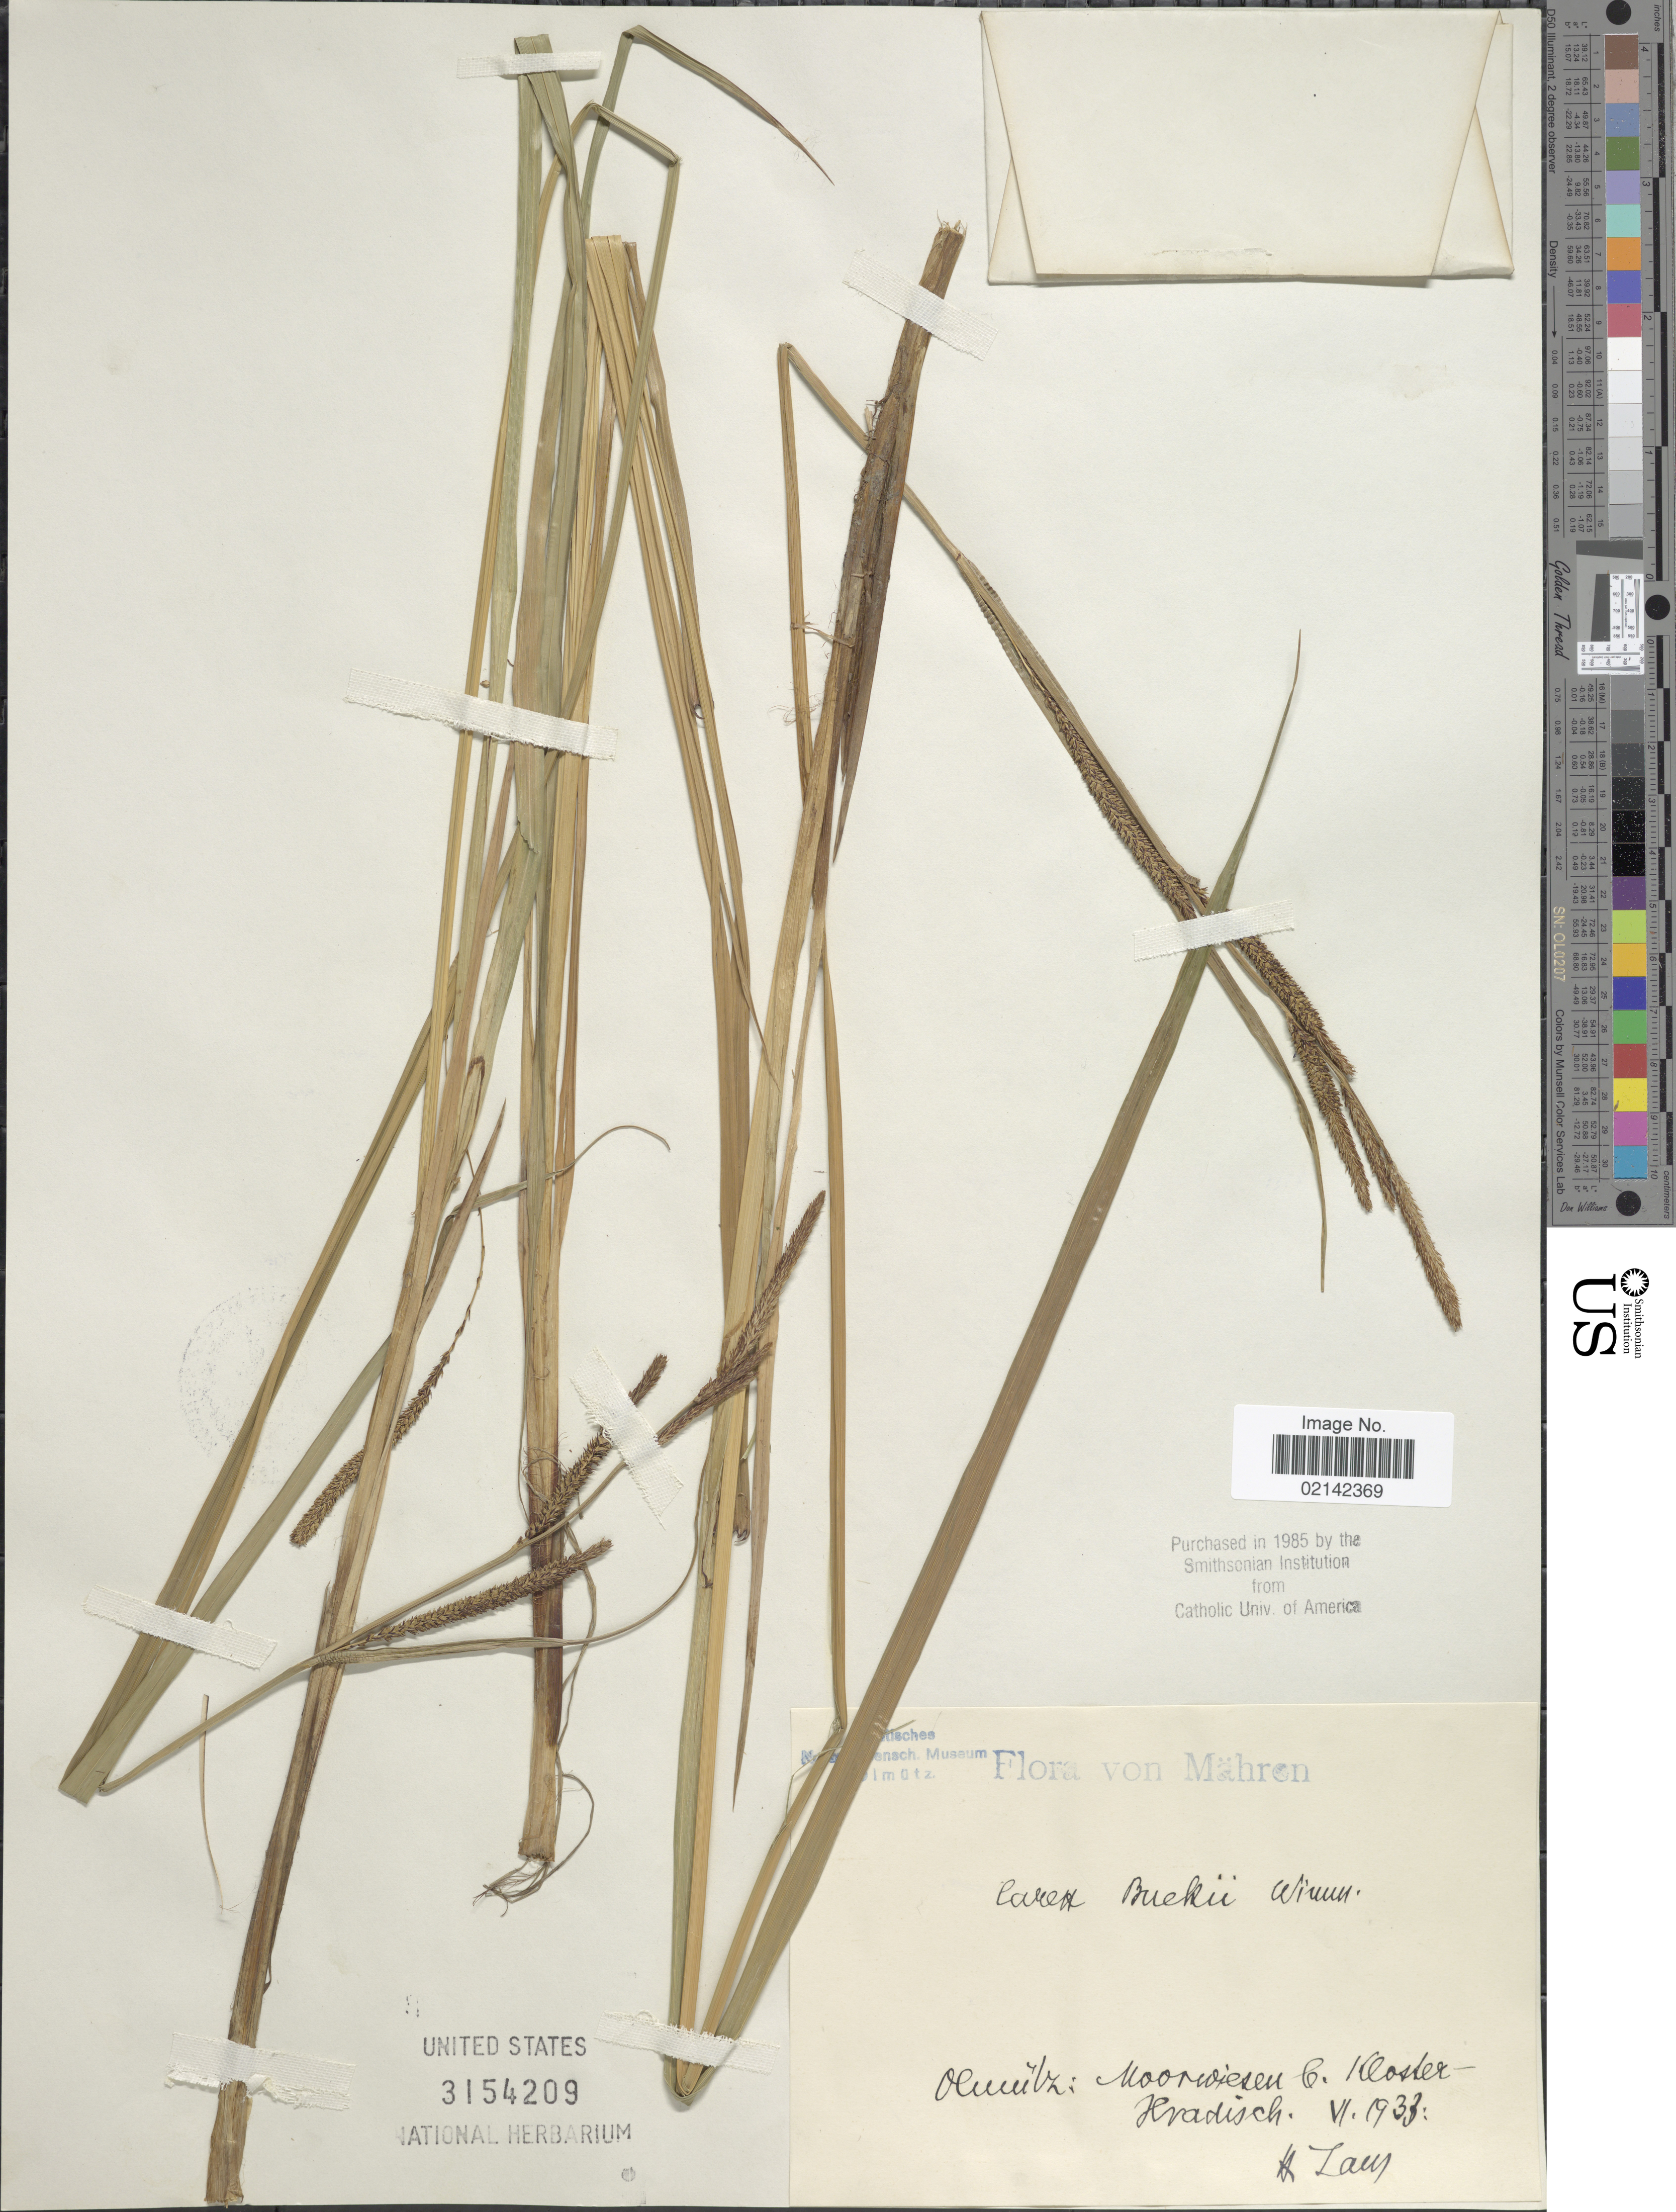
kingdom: Plantae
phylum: Tracheophyta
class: Liliopsida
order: Poales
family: Cyperaceae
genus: Carex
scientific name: Carex buekii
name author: Wimm.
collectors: H. Laus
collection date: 1933-06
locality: Mähren. Olmutz: Noorwiesen C. Kloster Hradisch [interpreted]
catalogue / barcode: US 3154209